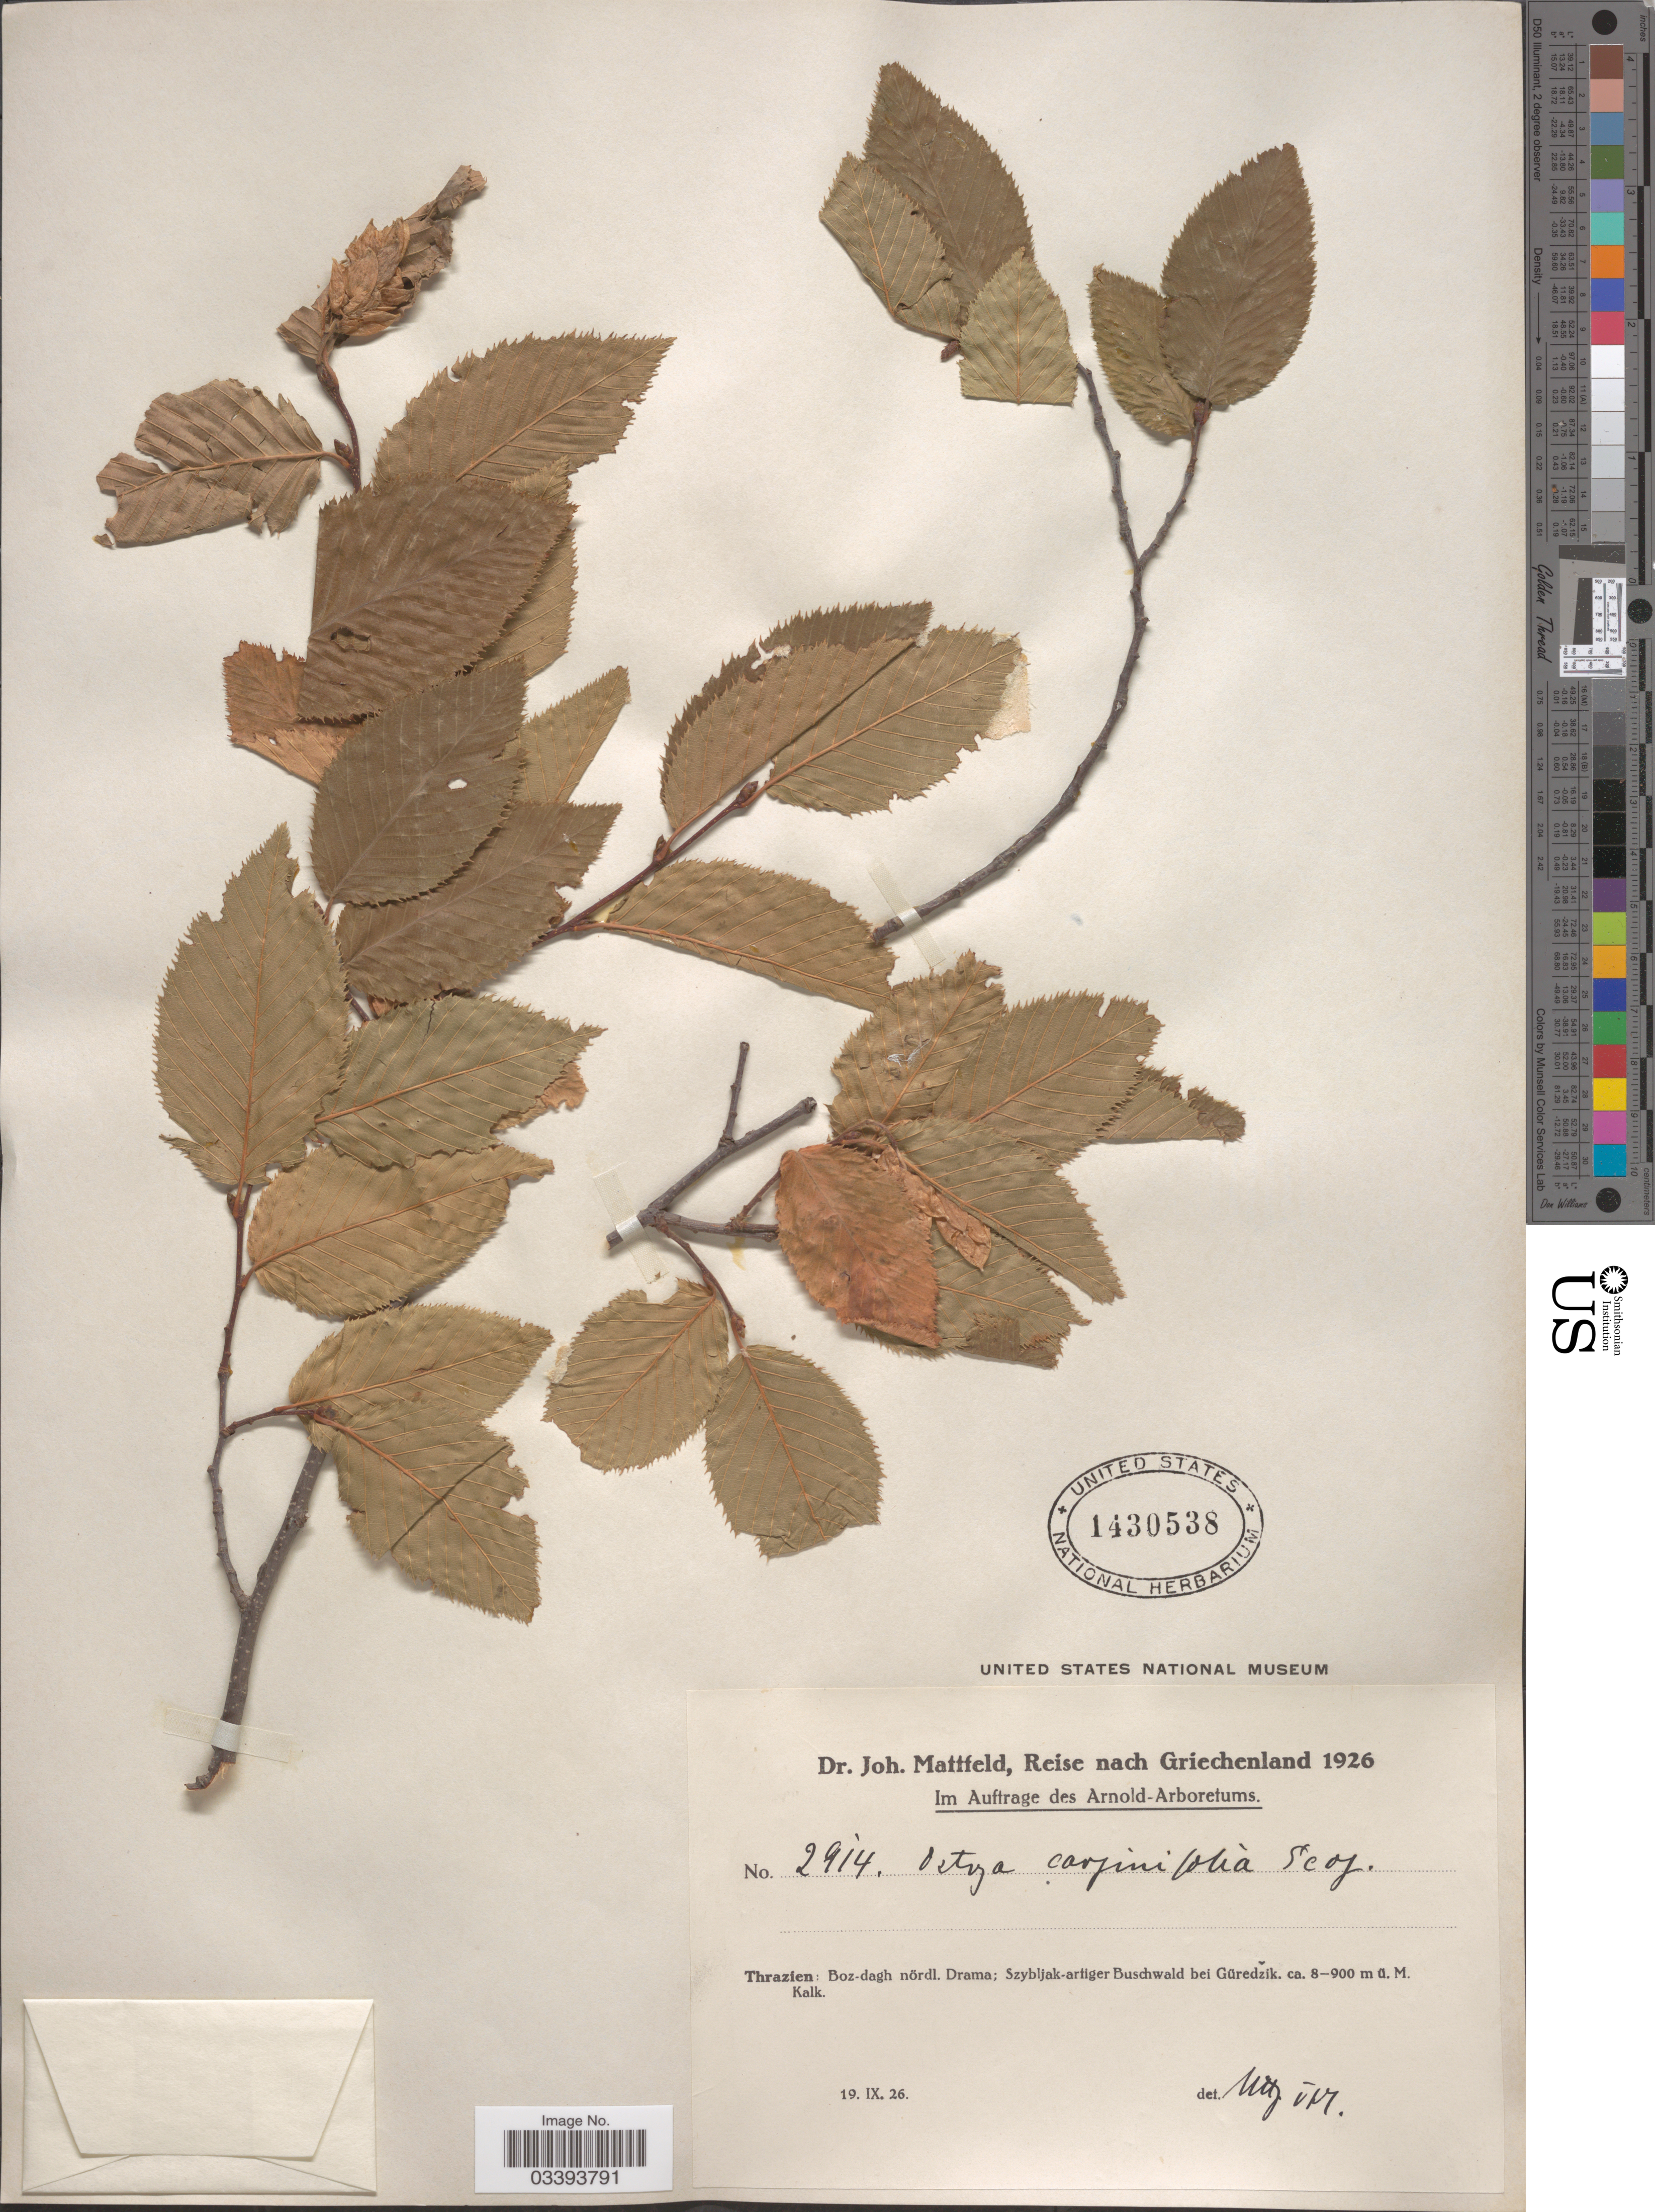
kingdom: Plantae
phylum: Tracheophyta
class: Magnoliopsida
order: Fagales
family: Betulaceae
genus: Ostrya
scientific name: Ostrya carpinifolia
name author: Scop.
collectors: J. Mattfeld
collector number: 2914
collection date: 1926-09-19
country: Greece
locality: Thrazien: Boz-dagh nördl. Drama; Szybljak-artiger Buschwald bei Güredžik.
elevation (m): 800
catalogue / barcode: US 1430538